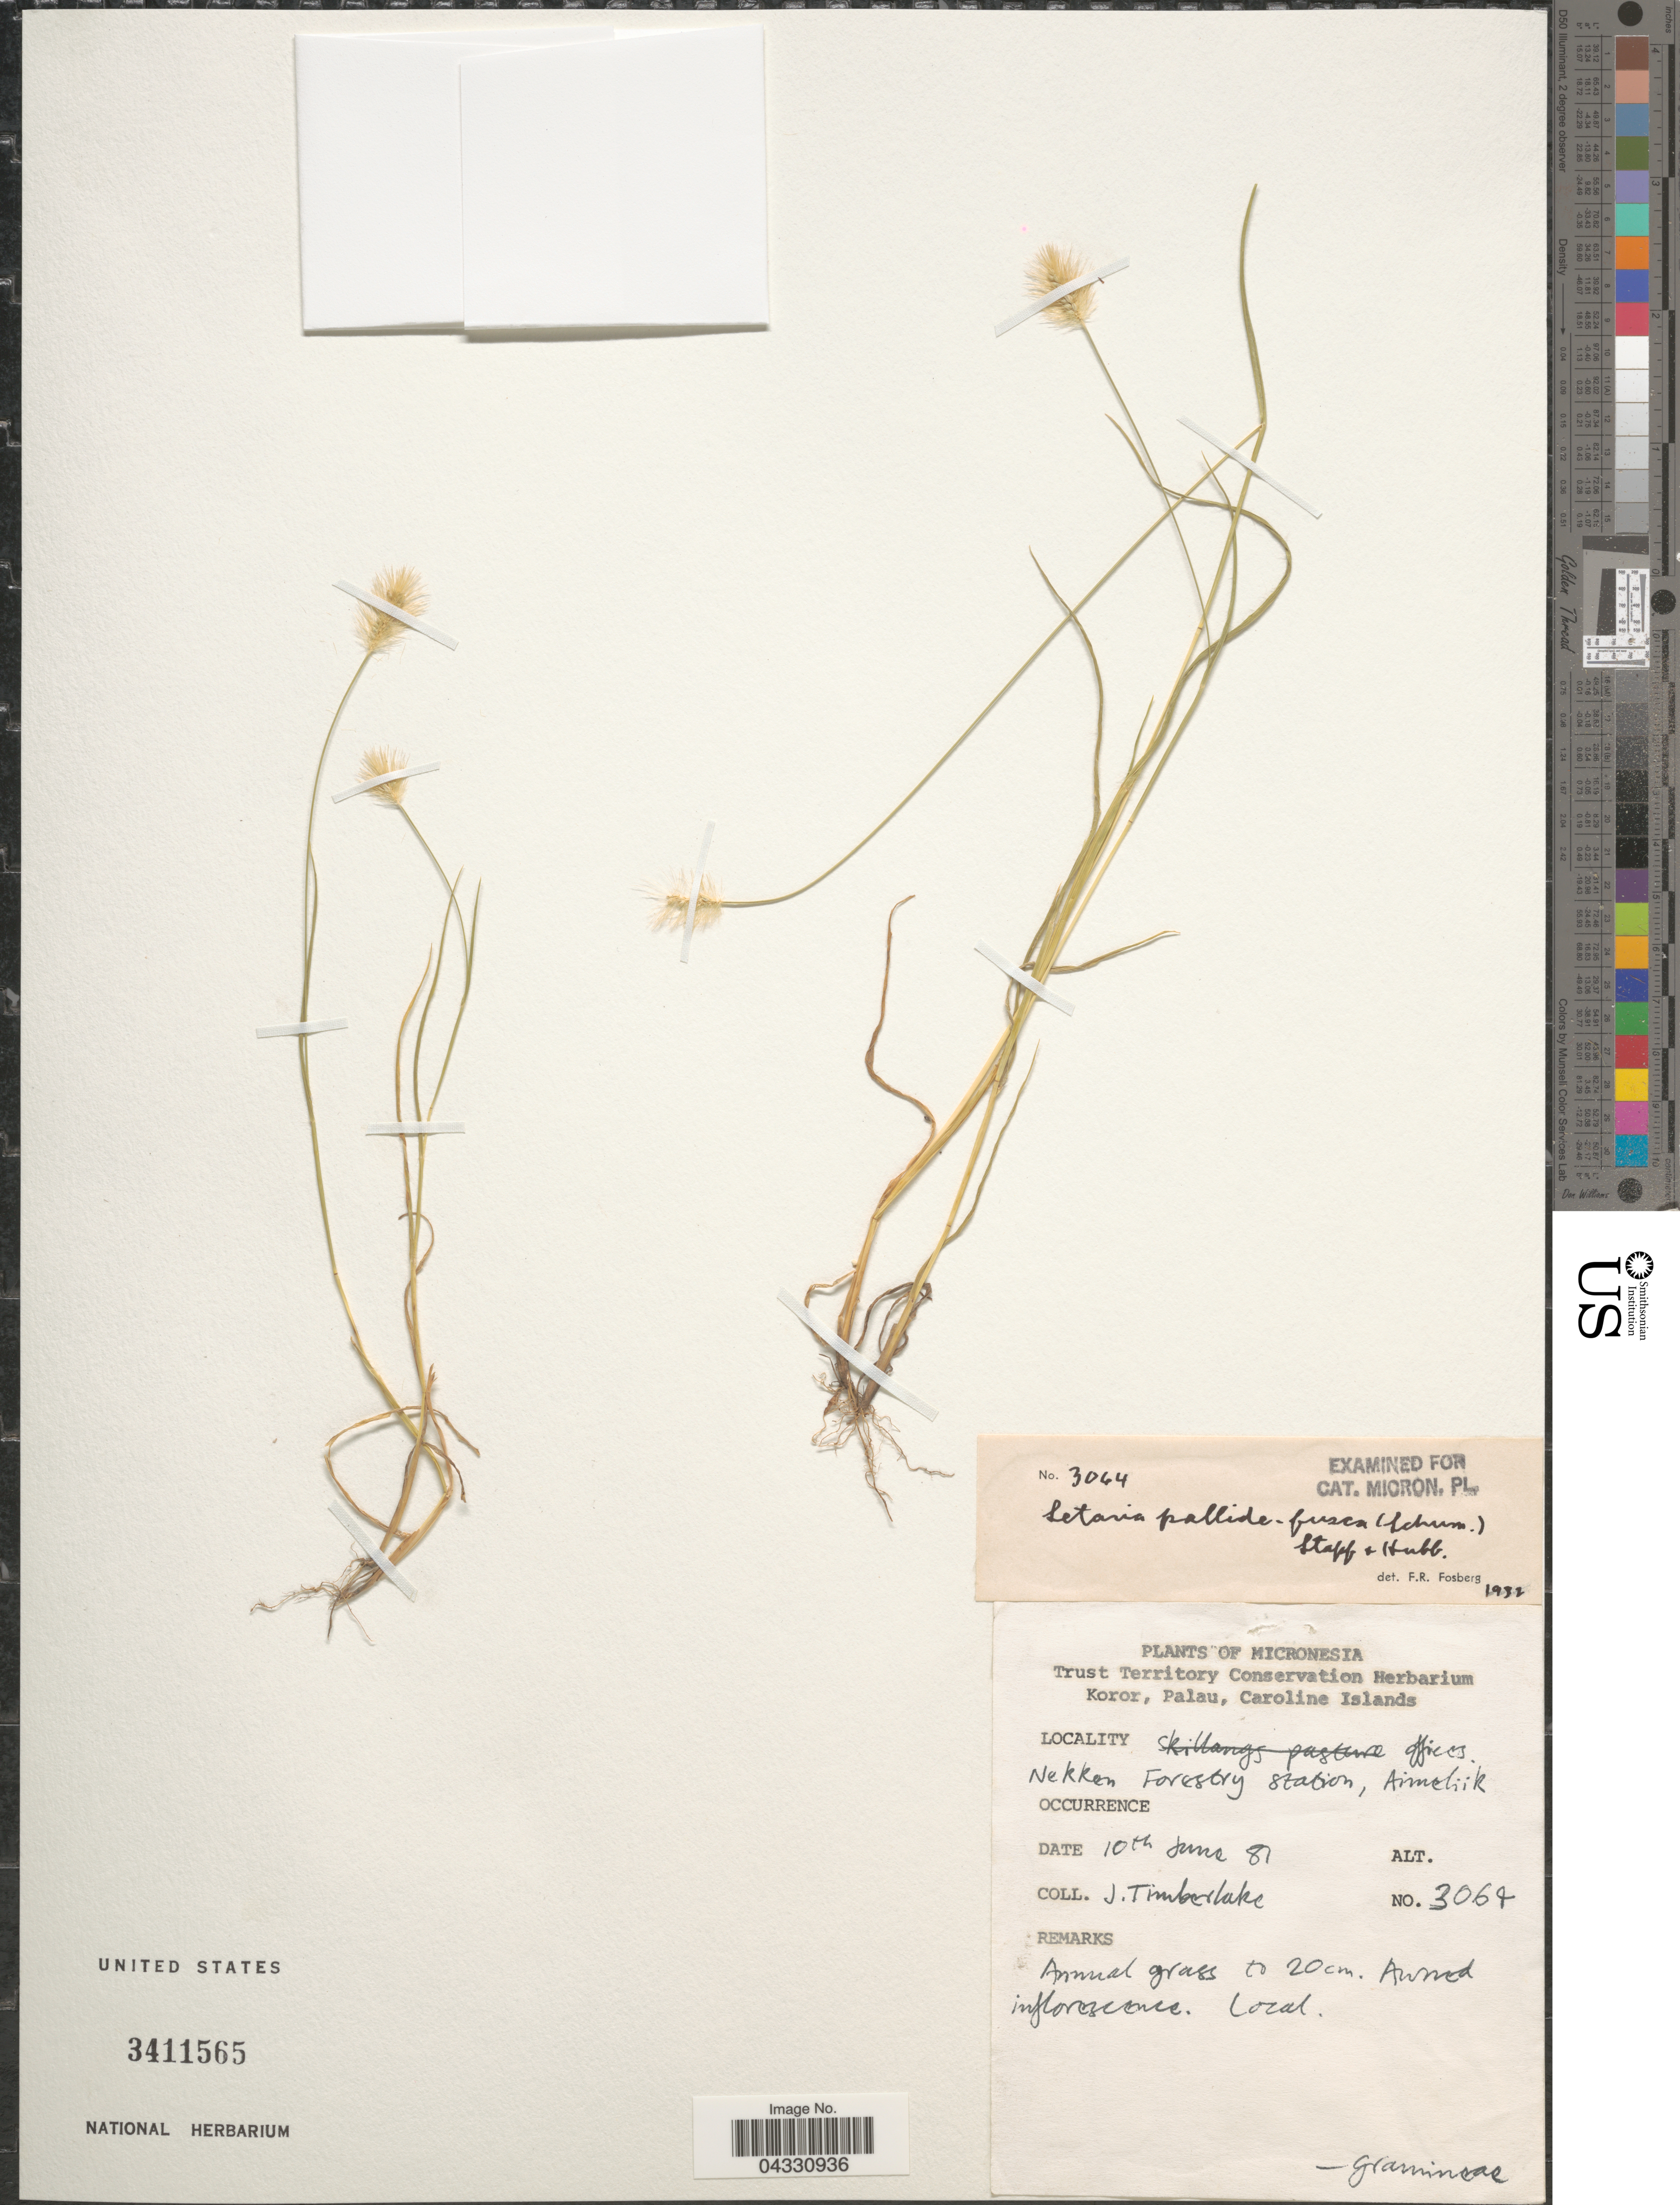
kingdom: Plantae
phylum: Tracheophyta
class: Liliopsida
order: Poales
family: Poaceae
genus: Setaria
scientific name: Setaria pallide-fusca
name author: (Schumach.) Stapf & C.E. Hubb.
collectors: J. Timberlake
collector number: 3064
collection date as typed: Transcribed d/m/y: 10/6/87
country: Palau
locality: Koror, Palau, Caroline Islands. Nekken Forestry Station, Aimeliik.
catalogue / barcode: US 3411565